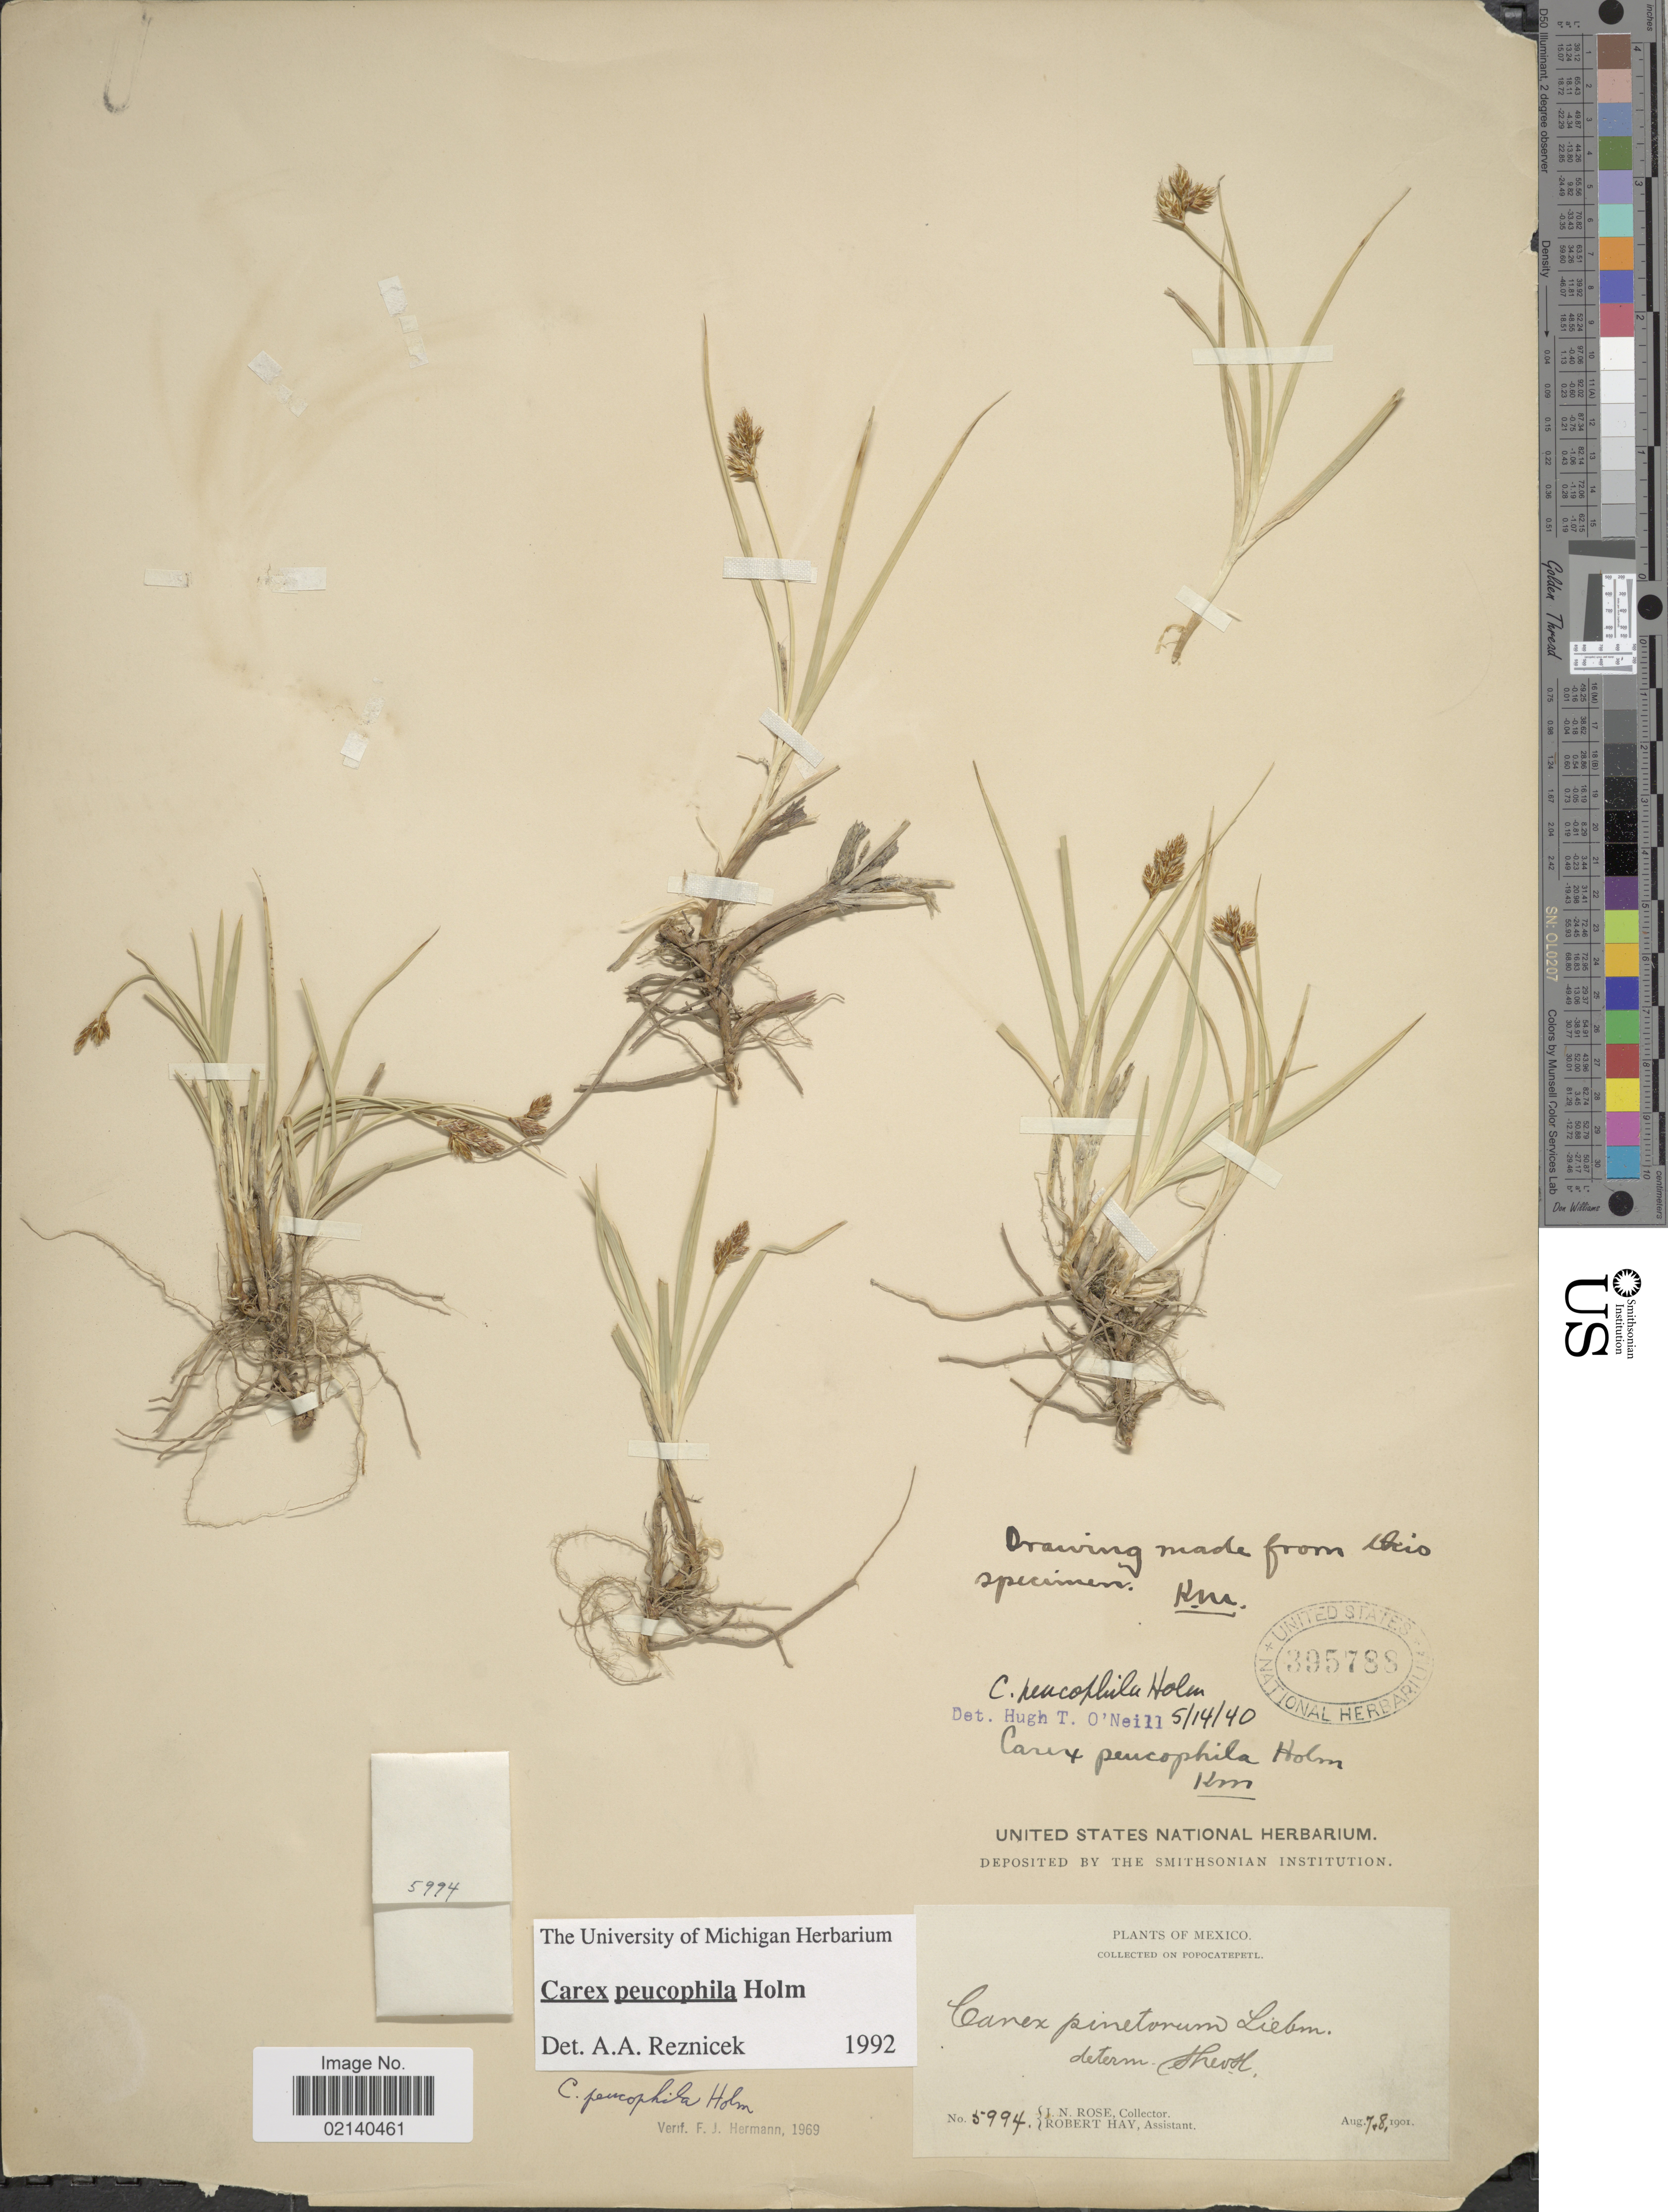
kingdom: Plantae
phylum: Tracheophyta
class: Liliopsida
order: Poales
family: Cyperaceae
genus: Carex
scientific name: Carex peucophila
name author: Holm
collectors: J. N. Rose & R. Hay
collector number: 5994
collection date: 1901-08-07/1901-08-08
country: Mexico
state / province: Hidalgo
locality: On Popocatepetl.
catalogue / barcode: US 395788